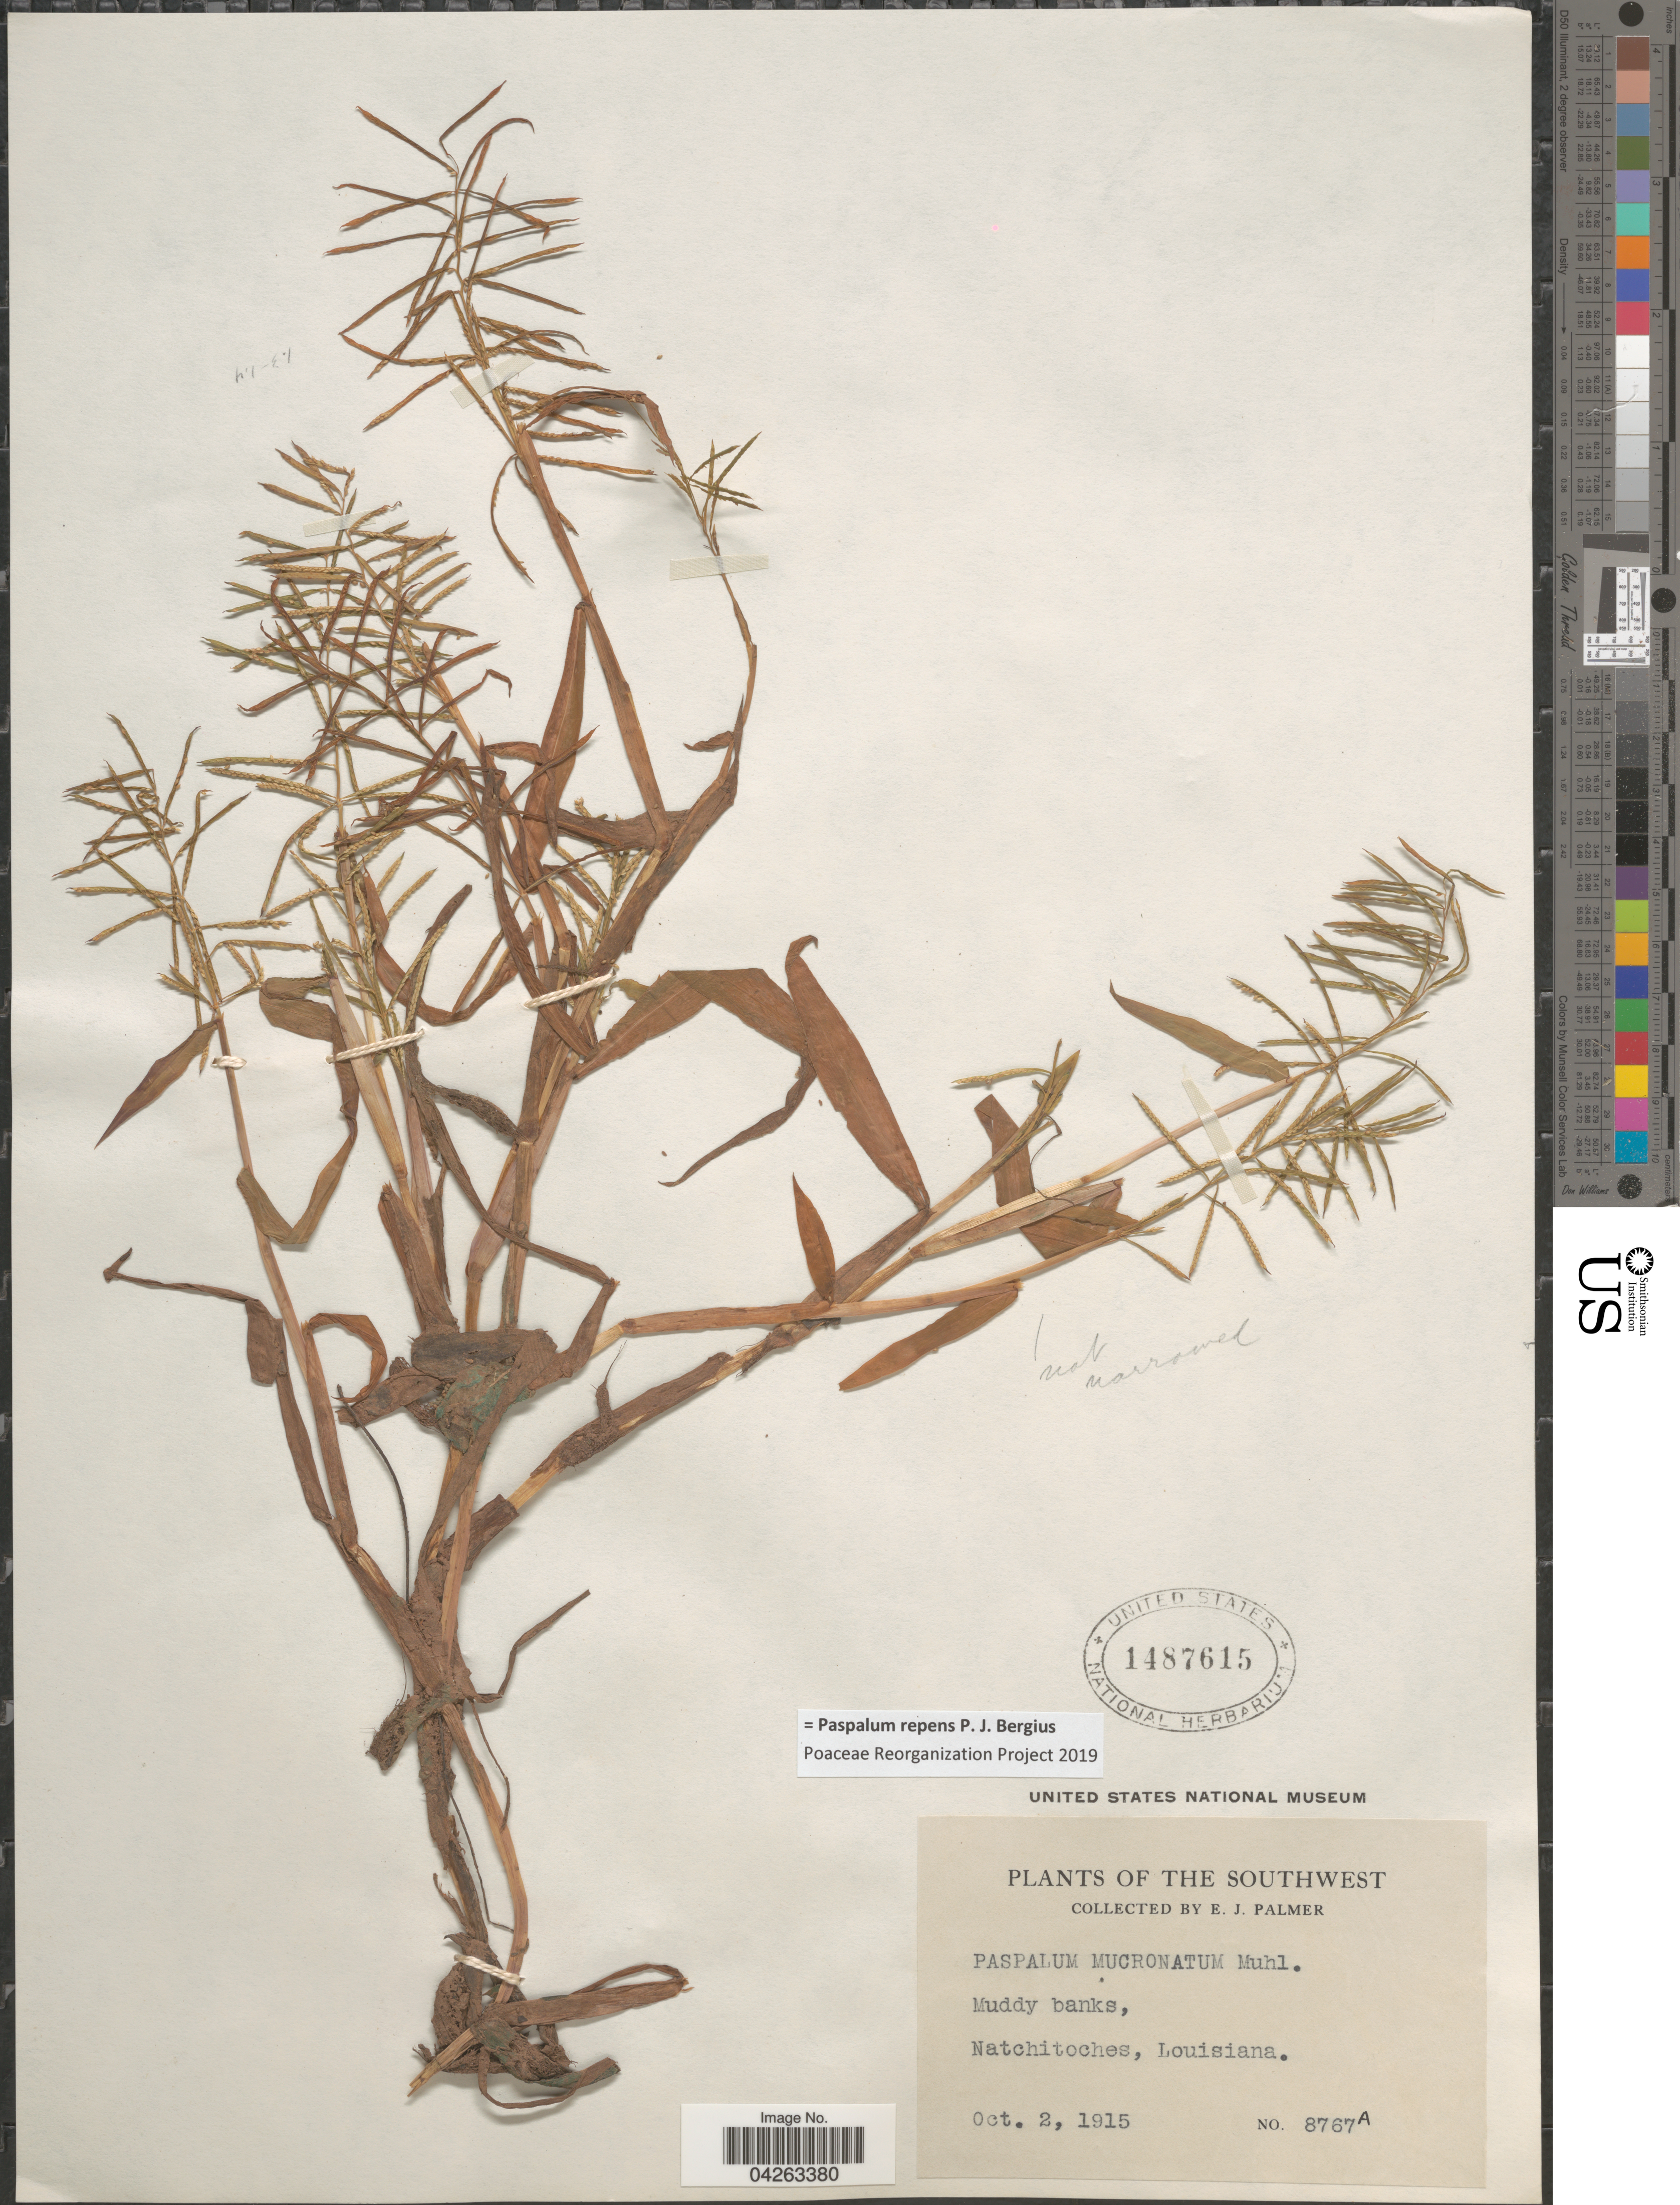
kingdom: Plantae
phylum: Tracheophyta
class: Liliopsida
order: Poales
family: Poaceae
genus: Paspalum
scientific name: Paspalum repens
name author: P.J. Bergius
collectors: E. J. Palmer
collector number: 8767A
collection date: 1915-10-02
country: United States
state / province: Louisiana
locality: The Southwest. Natchitoches.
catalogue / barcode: US 1487615